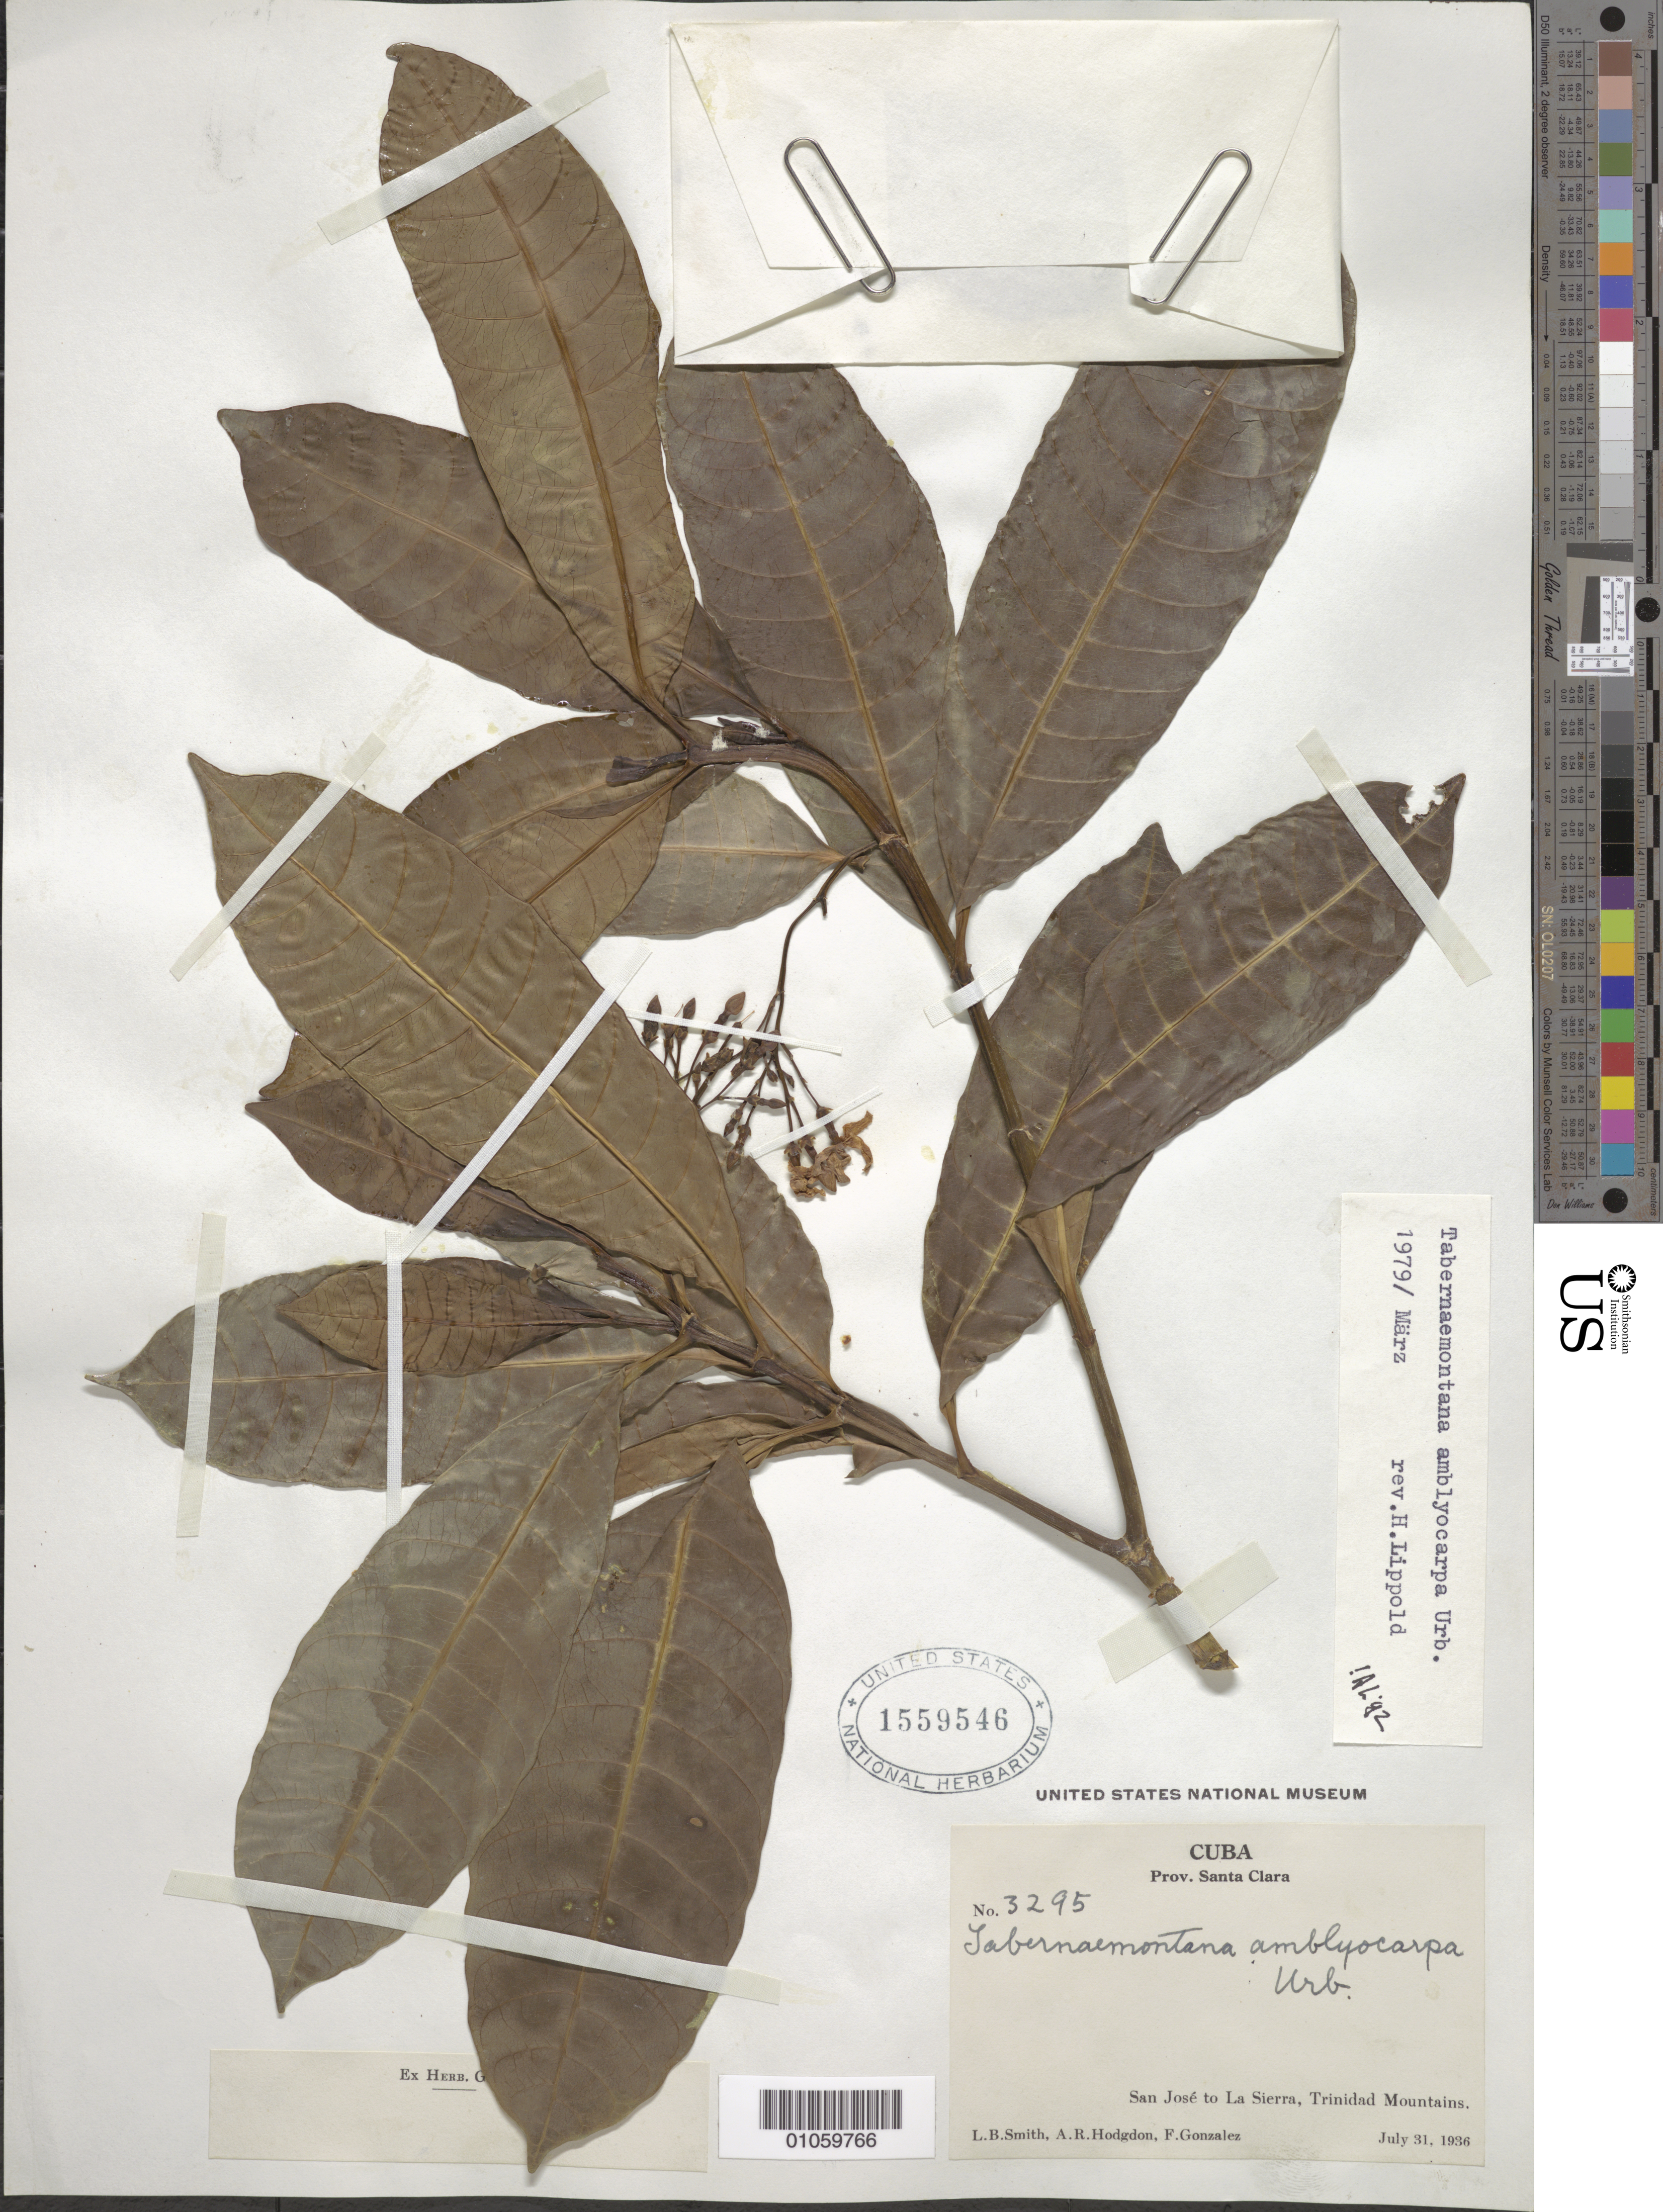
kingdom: Plantae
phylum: Tracheophyta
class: Magnoliopsida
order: Gentianales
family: Apocynaceae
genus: Tabernaemontana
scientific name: Tabernaemontana amblyocarpa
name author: Urb.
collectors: L. Smith, A. R. Hodgdon & F. Gonzalez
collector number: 3295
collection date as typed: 31 Jul 1936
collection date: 1936-07-31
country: Cuba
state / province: Villa Clara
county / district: Santa Clara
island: Cuba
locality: San José to La Sierra, Trinidad Mountains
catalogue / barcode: US 1559546